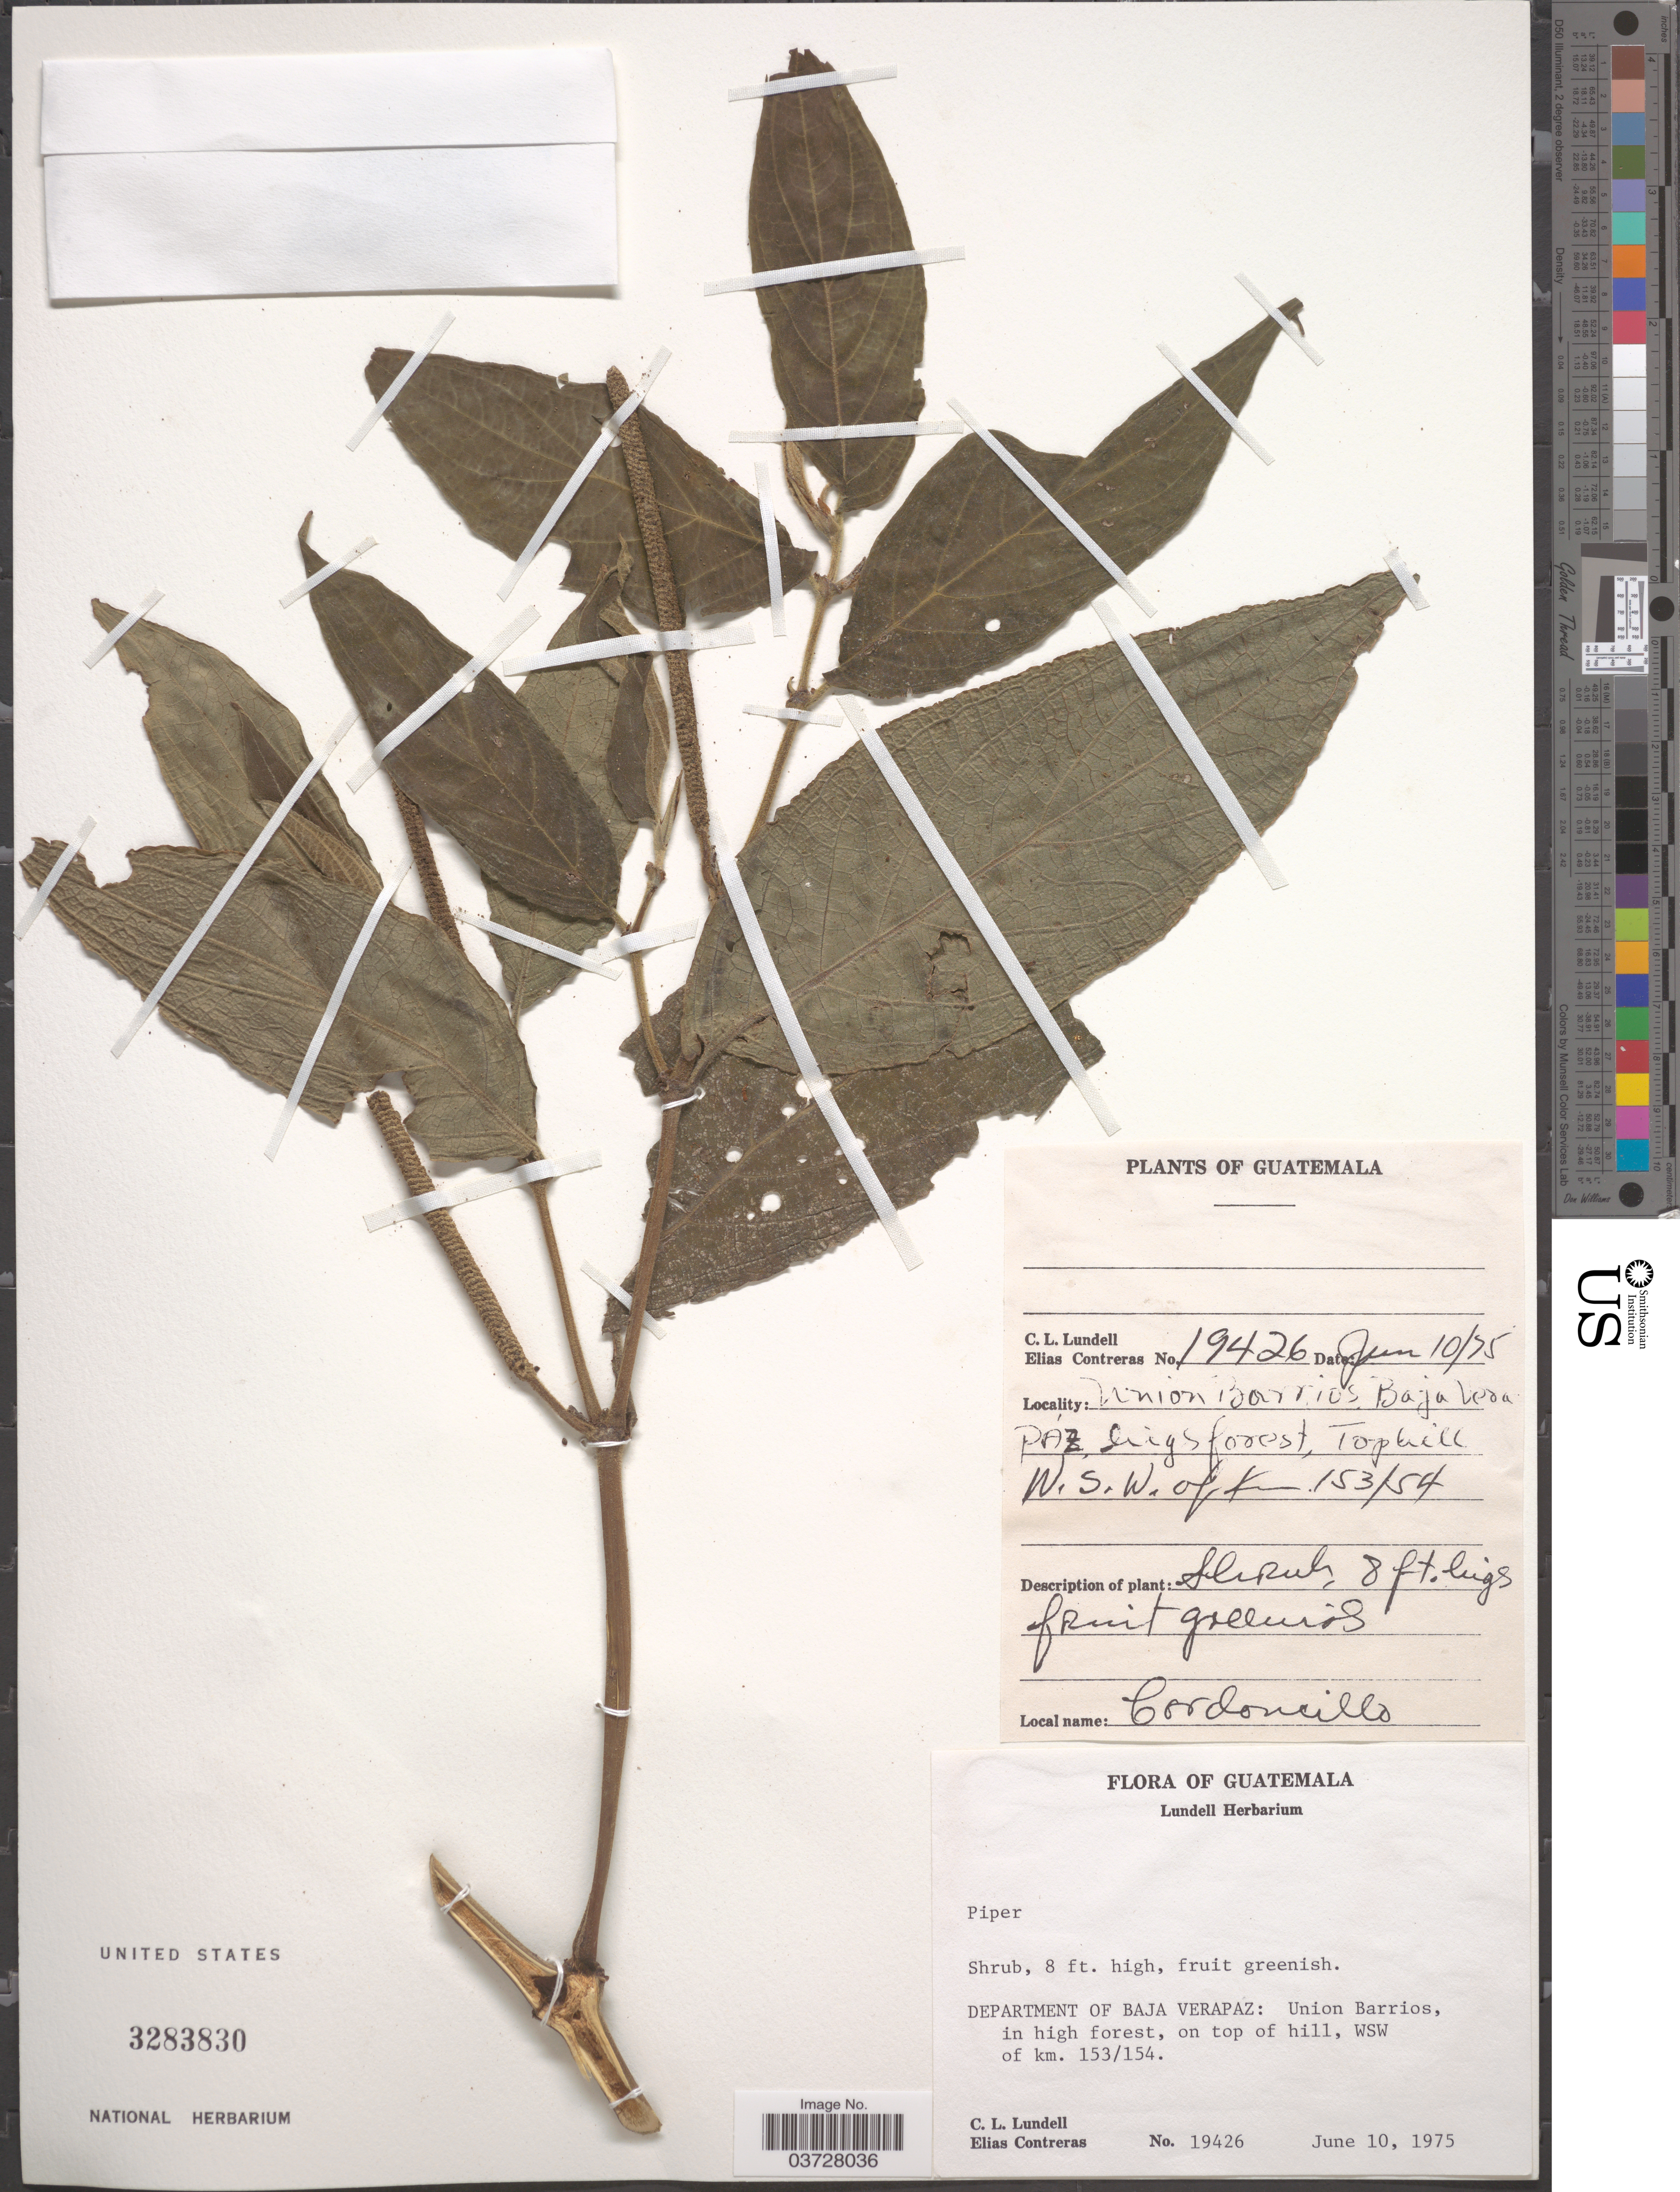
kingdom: Plantae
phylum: Tracheophyta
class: Magnoliopsida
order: Piperales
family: Piperaceae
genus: Piper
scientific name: Piper sp.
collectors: C. L. Lundell & E. Contreras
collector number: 19426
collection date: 1975-06-10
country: Guatemala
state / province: Baja Verapaz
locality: Department of Baja Verapaz: Union Barrios, on top of hill, WSW of km. 153/154.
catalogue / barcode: US 3283830